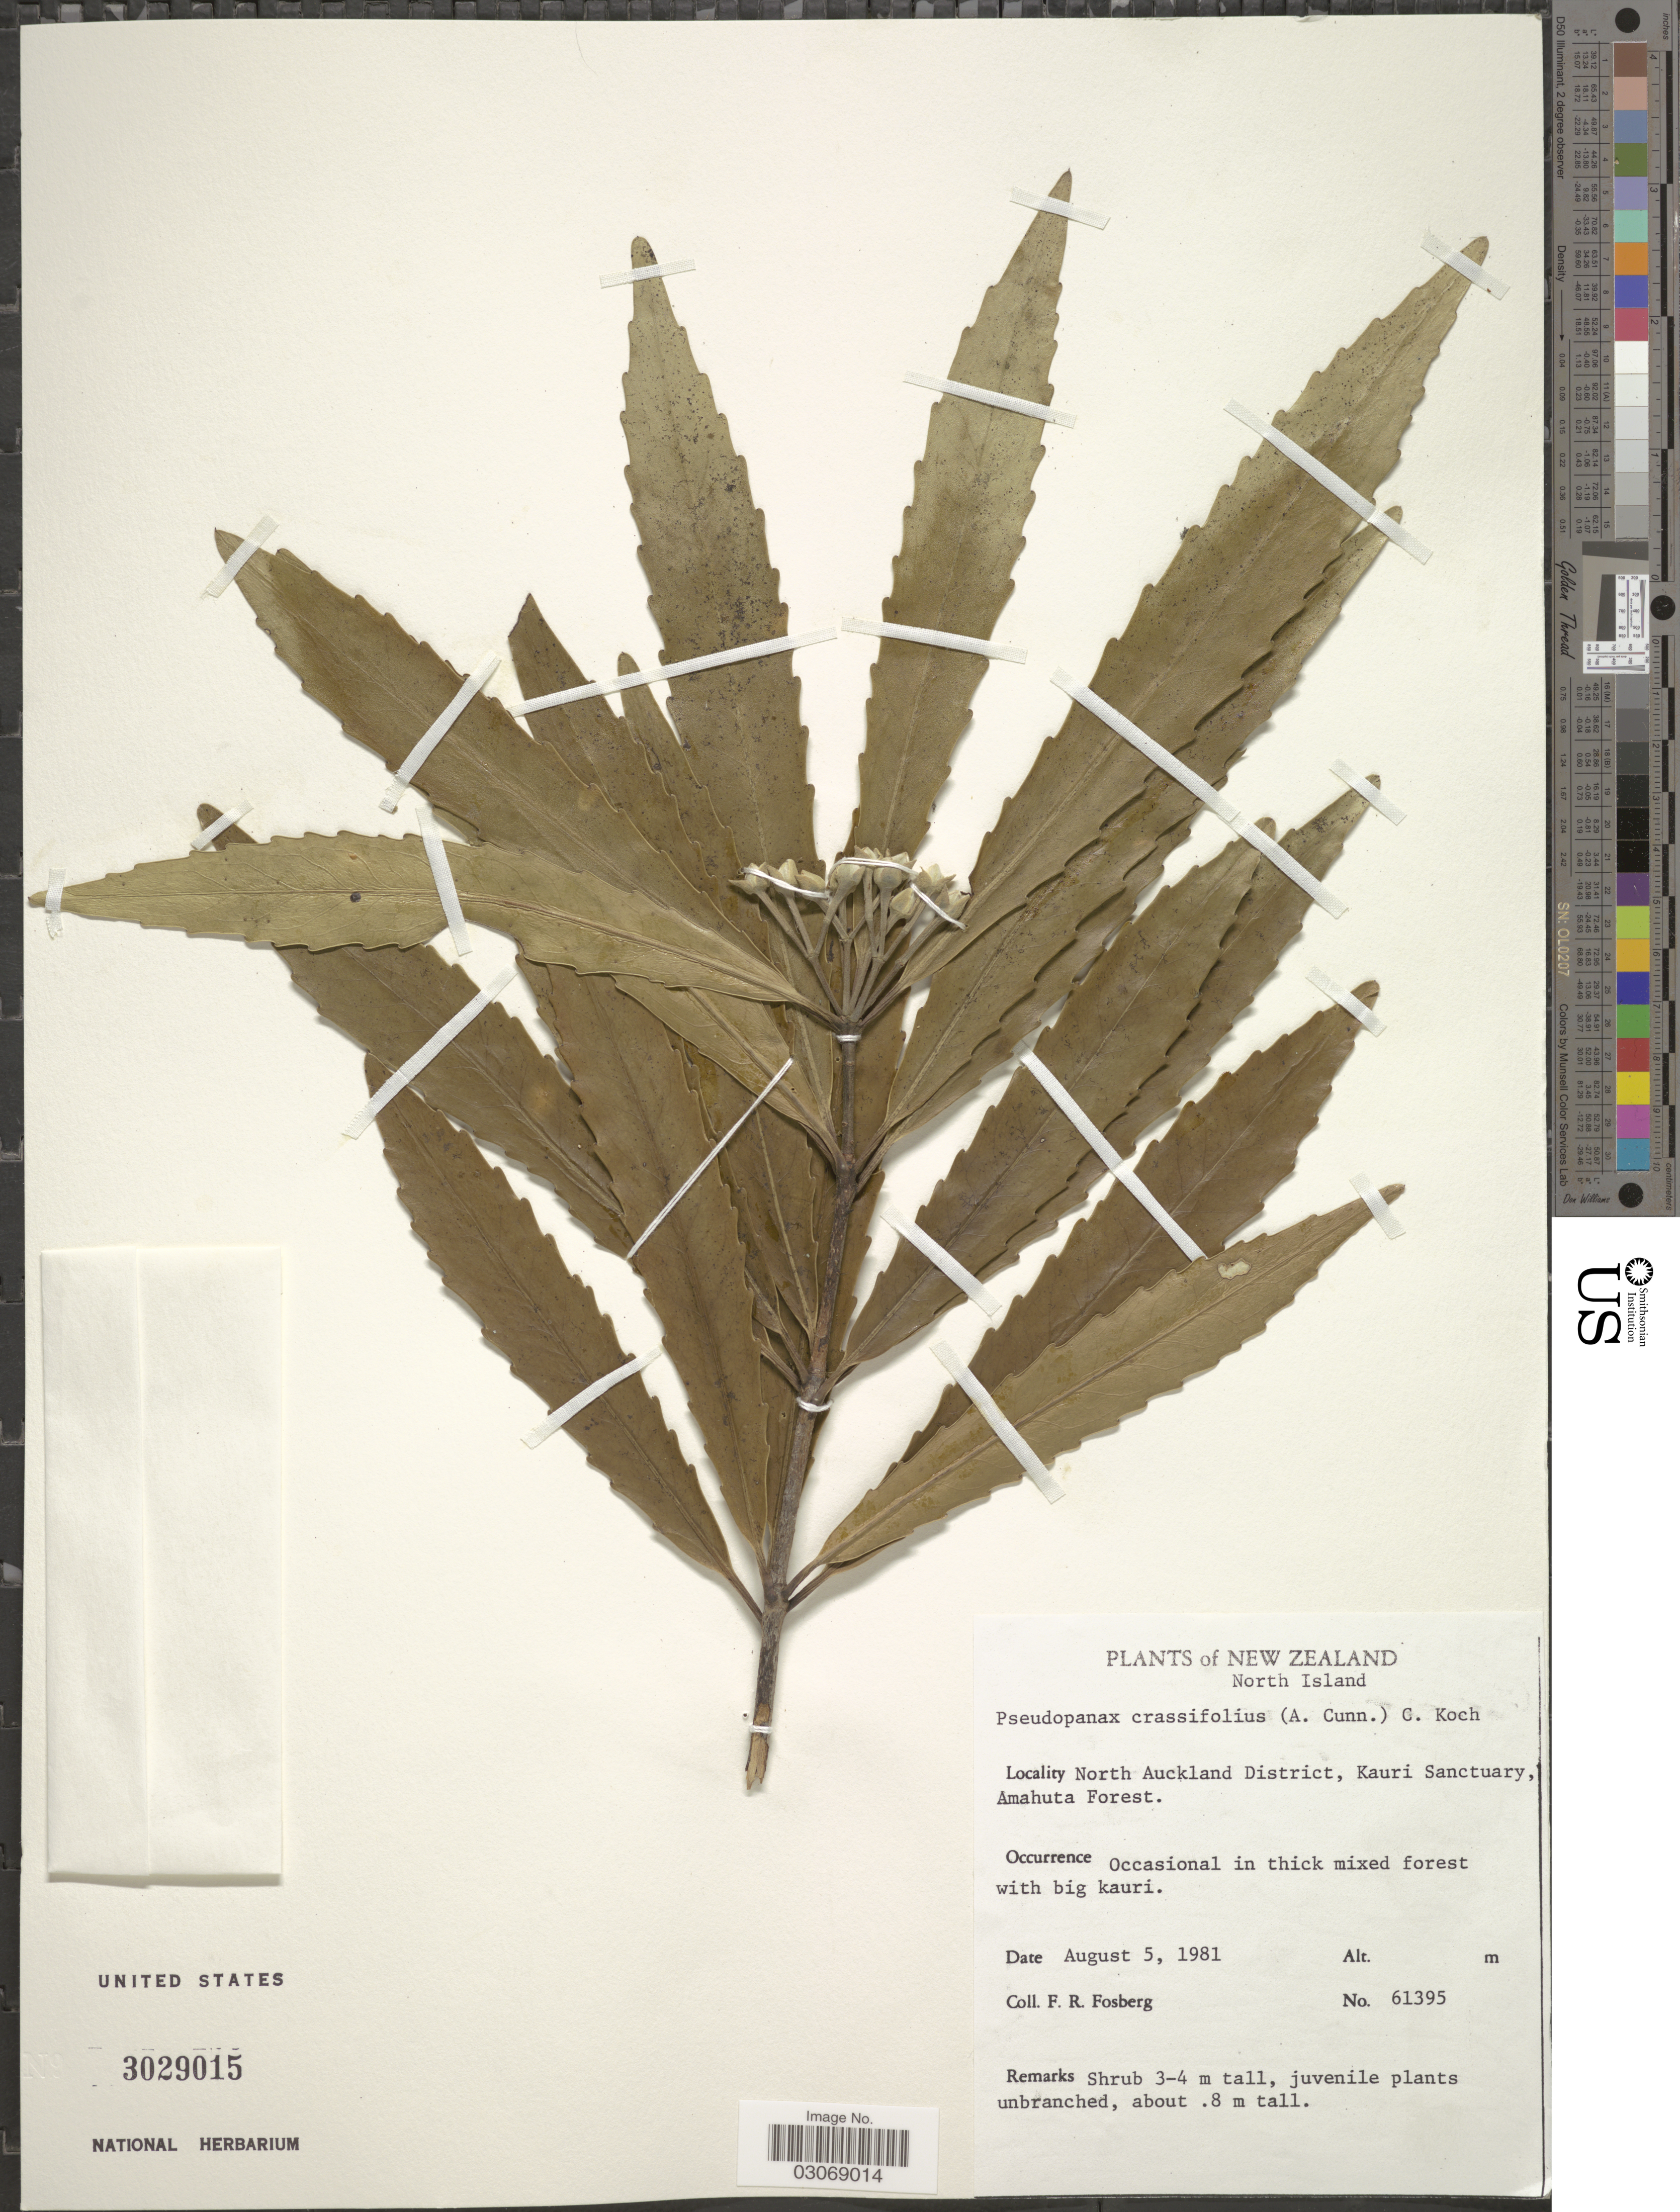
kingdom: Plantae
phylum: Tracheophyta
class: Magnoliopsida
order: Apiales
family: Araliaceae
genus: Pseudopanax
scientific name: Pseudopanax crassifolius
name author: (Sol. ex A. Cunn.) K. Koch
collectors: F. R. Fosberg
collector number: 61395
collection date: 1981-08-05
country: New Zealand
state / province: Auckland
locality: North Island: North Auckland District, Kauri Sanctuary, Amahuta Forest.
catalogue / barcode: US 3029015